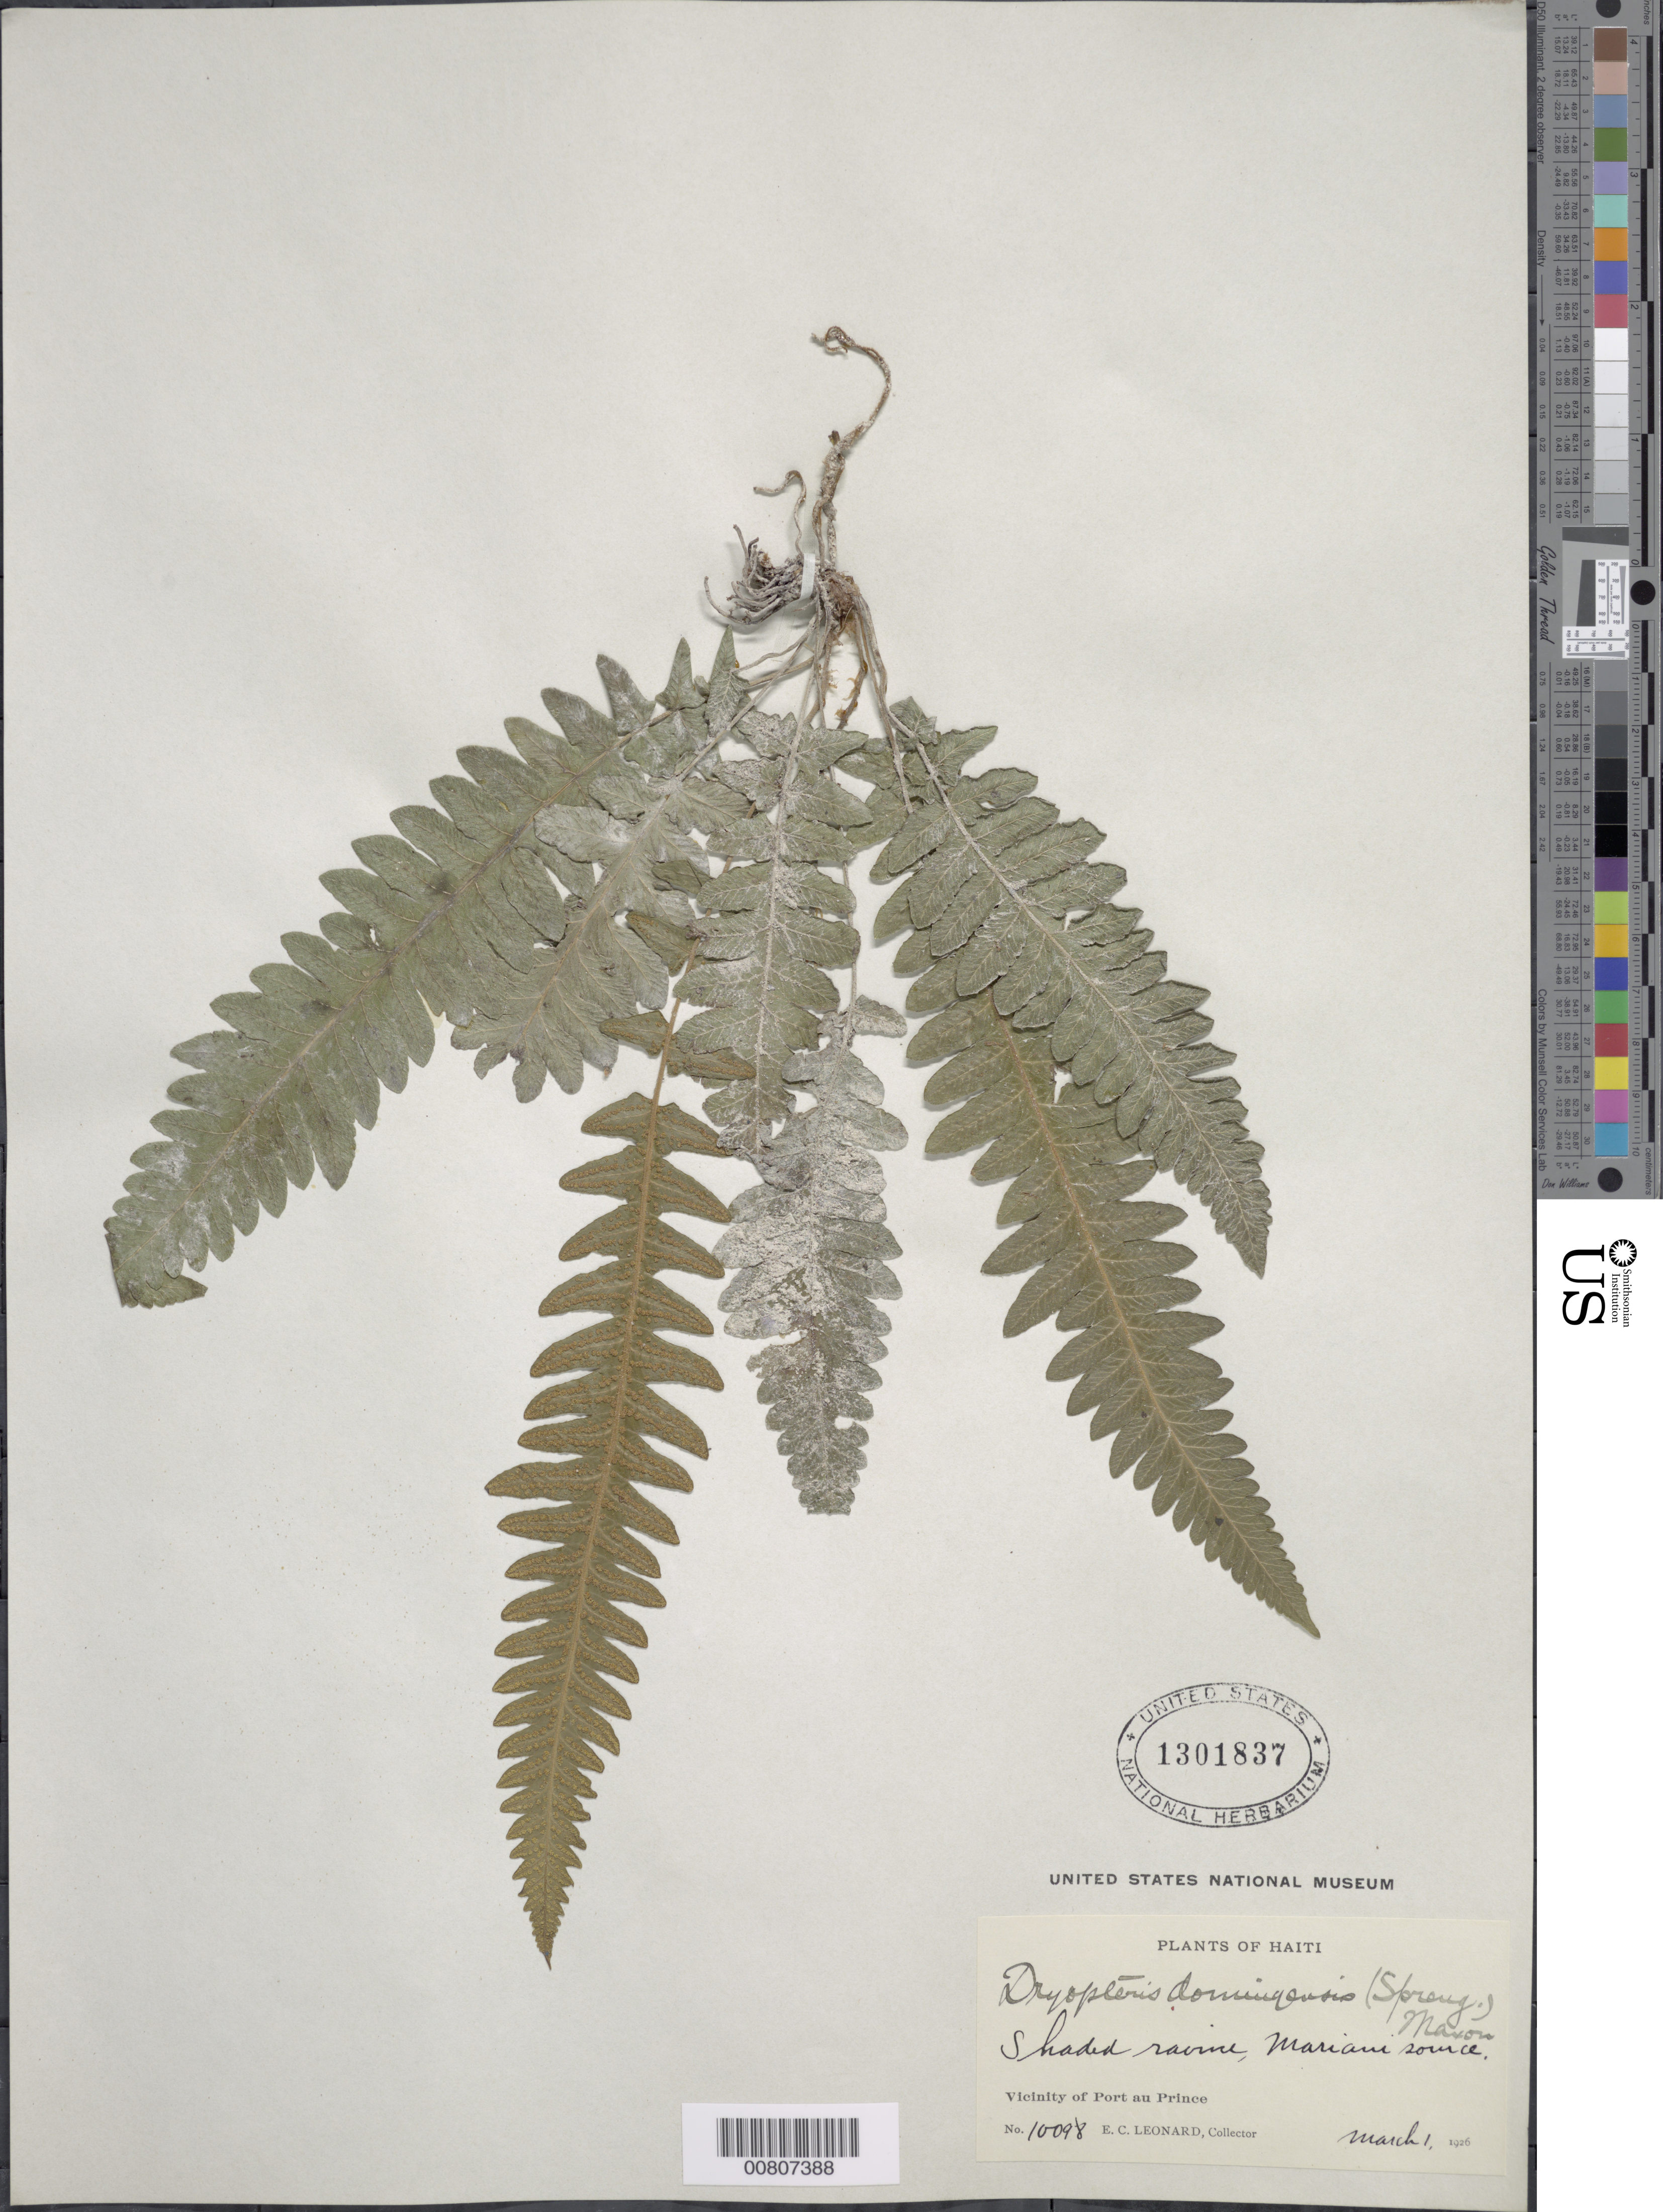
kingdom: Plantae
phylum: Tracheophyta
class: Polypodiopsida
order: Polypodiales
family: Thelypteridaceae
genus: Goniopteris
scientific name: Goniopteris guadelupensis (Wikstr.) comb. nov., ined 2015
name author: (Wikstr.)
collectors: E. C. Leonard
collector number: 10098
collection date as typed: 01 Mar 1926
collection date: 1926-03-01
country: Haiti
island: Hispaniola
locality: Port au Prince, Mariani source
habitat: Shaded ravine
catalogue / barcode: US 1301837